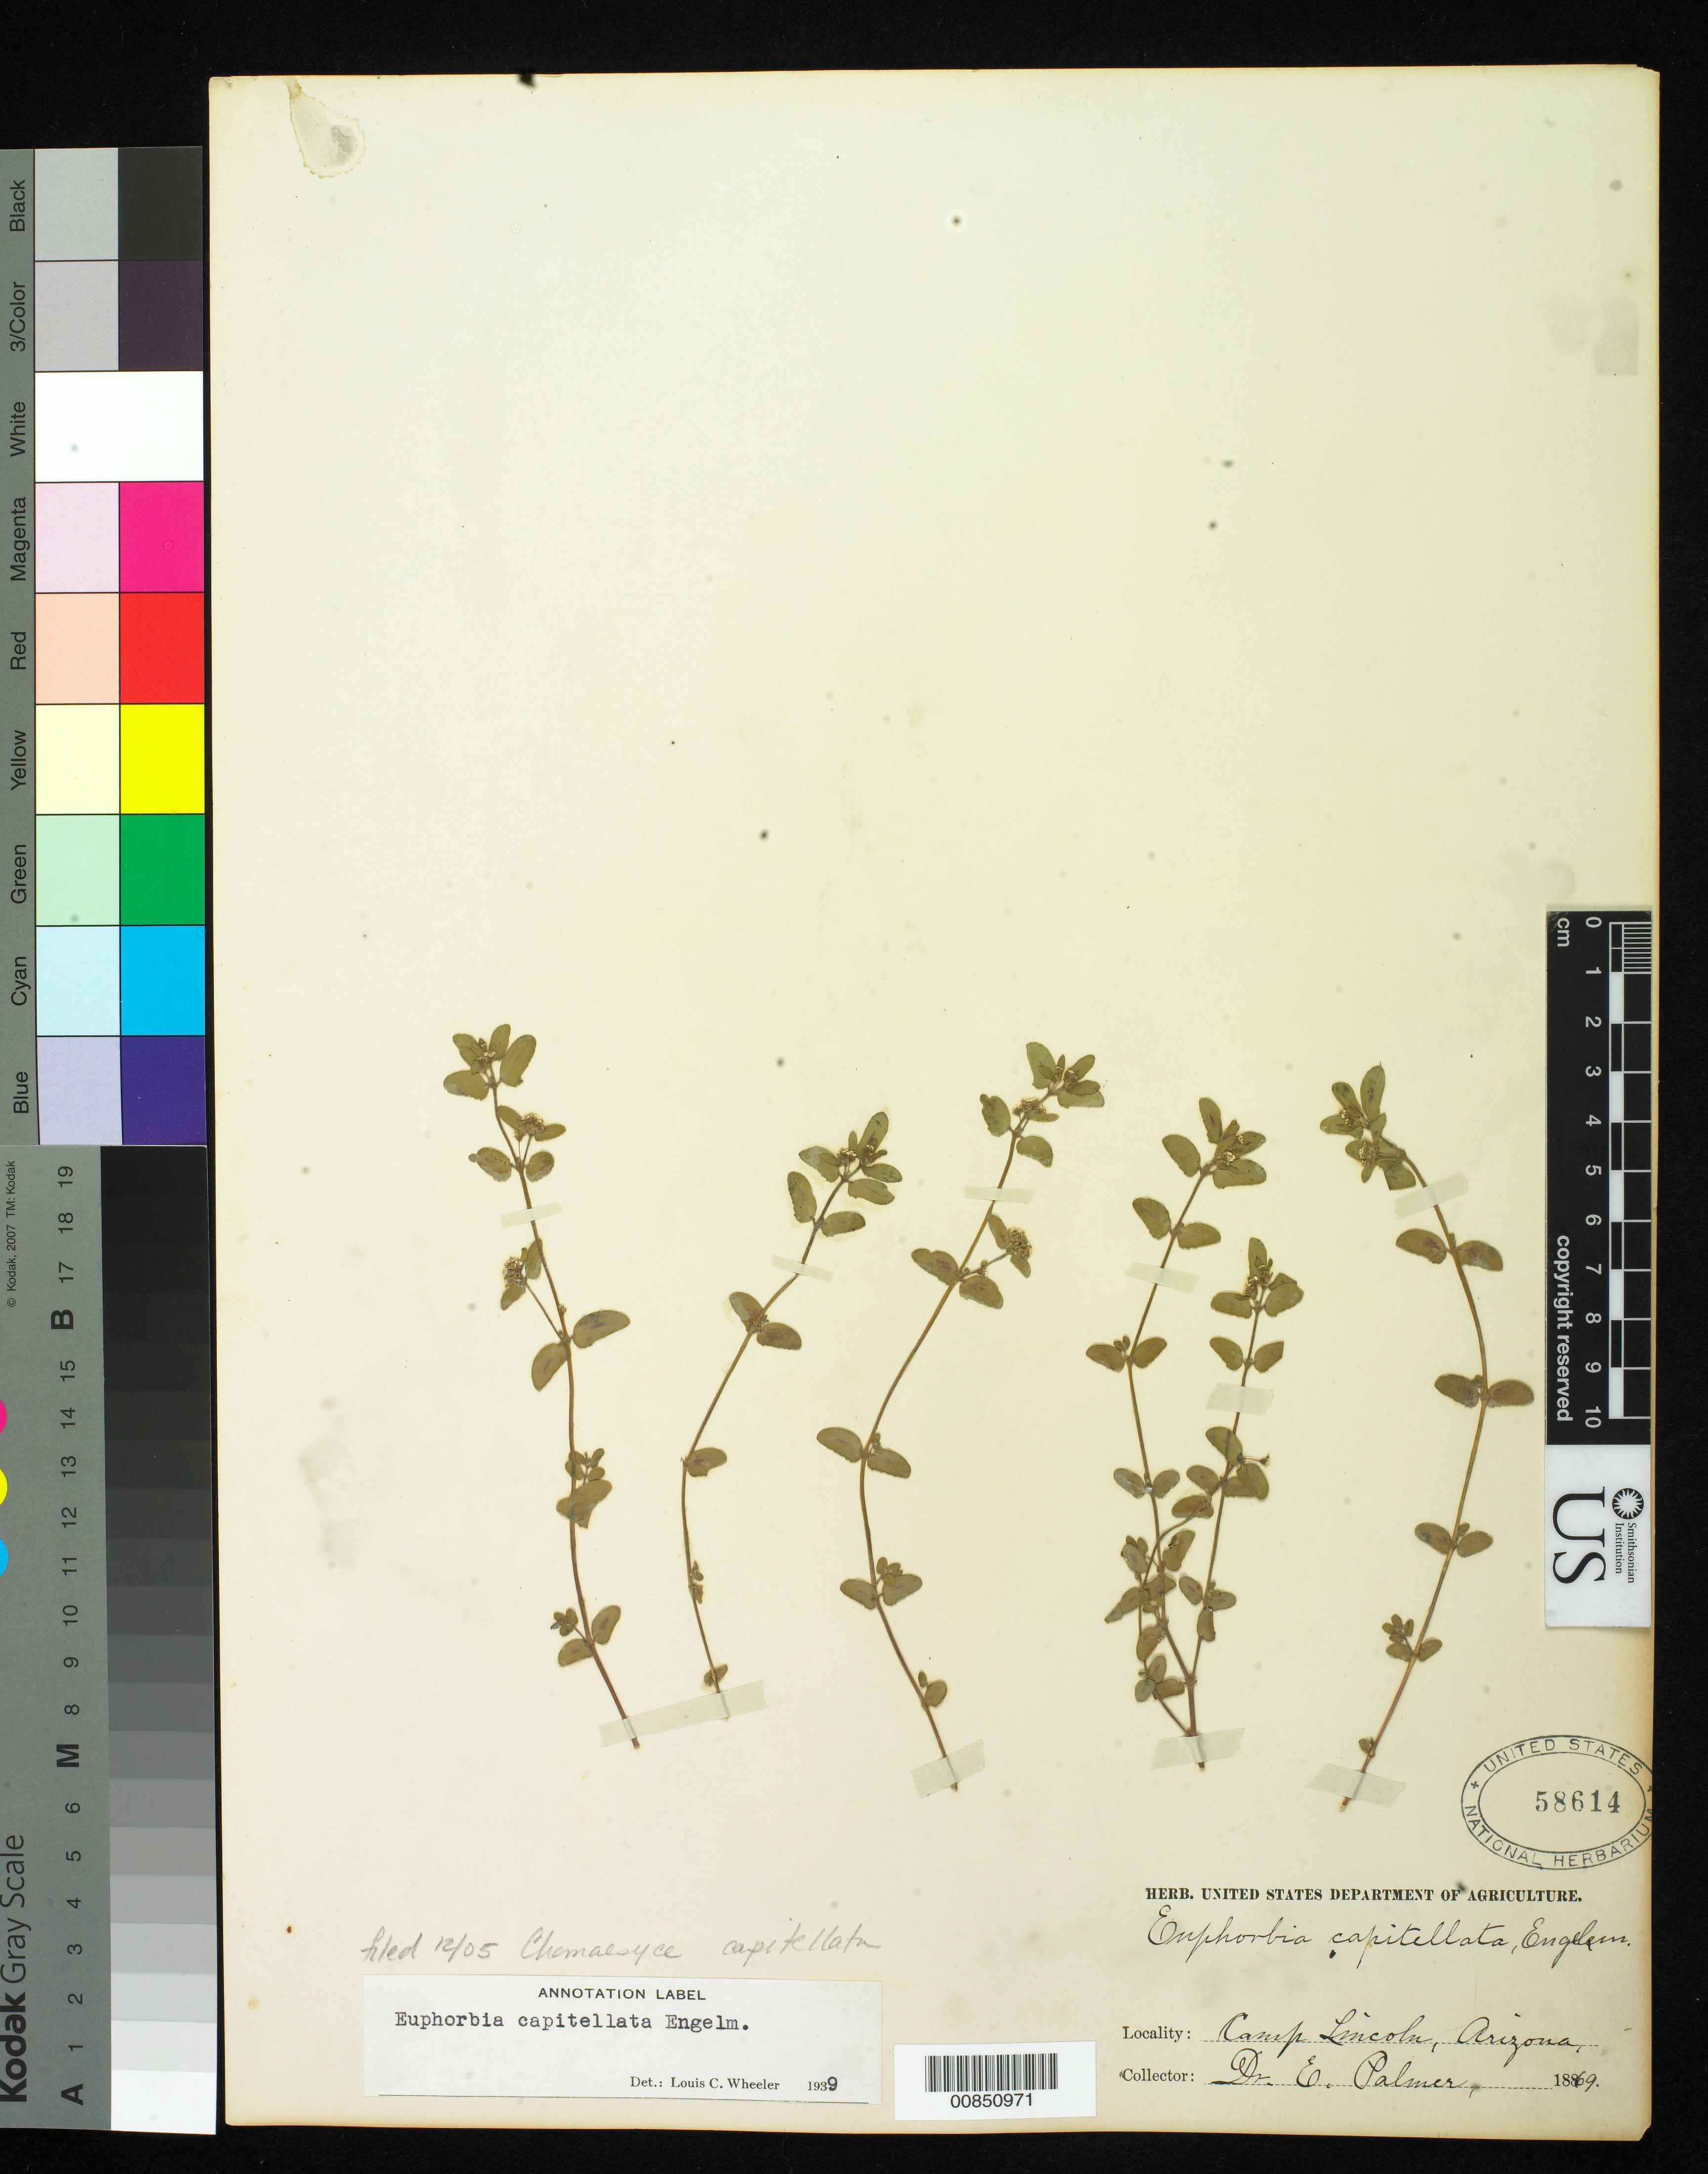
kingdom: Plantae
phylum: Tracheophyta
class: Magnoliopsida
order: Malpighiales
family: Euphorbiaceae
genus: Chamaesyce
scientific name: Chamaesyce capitellata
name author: (Engelm.) Millsp.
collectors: E. Palmer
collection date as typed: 1869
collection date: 1869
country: United States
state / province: Arizona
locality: Camp Lincoln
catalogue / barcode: US 58614